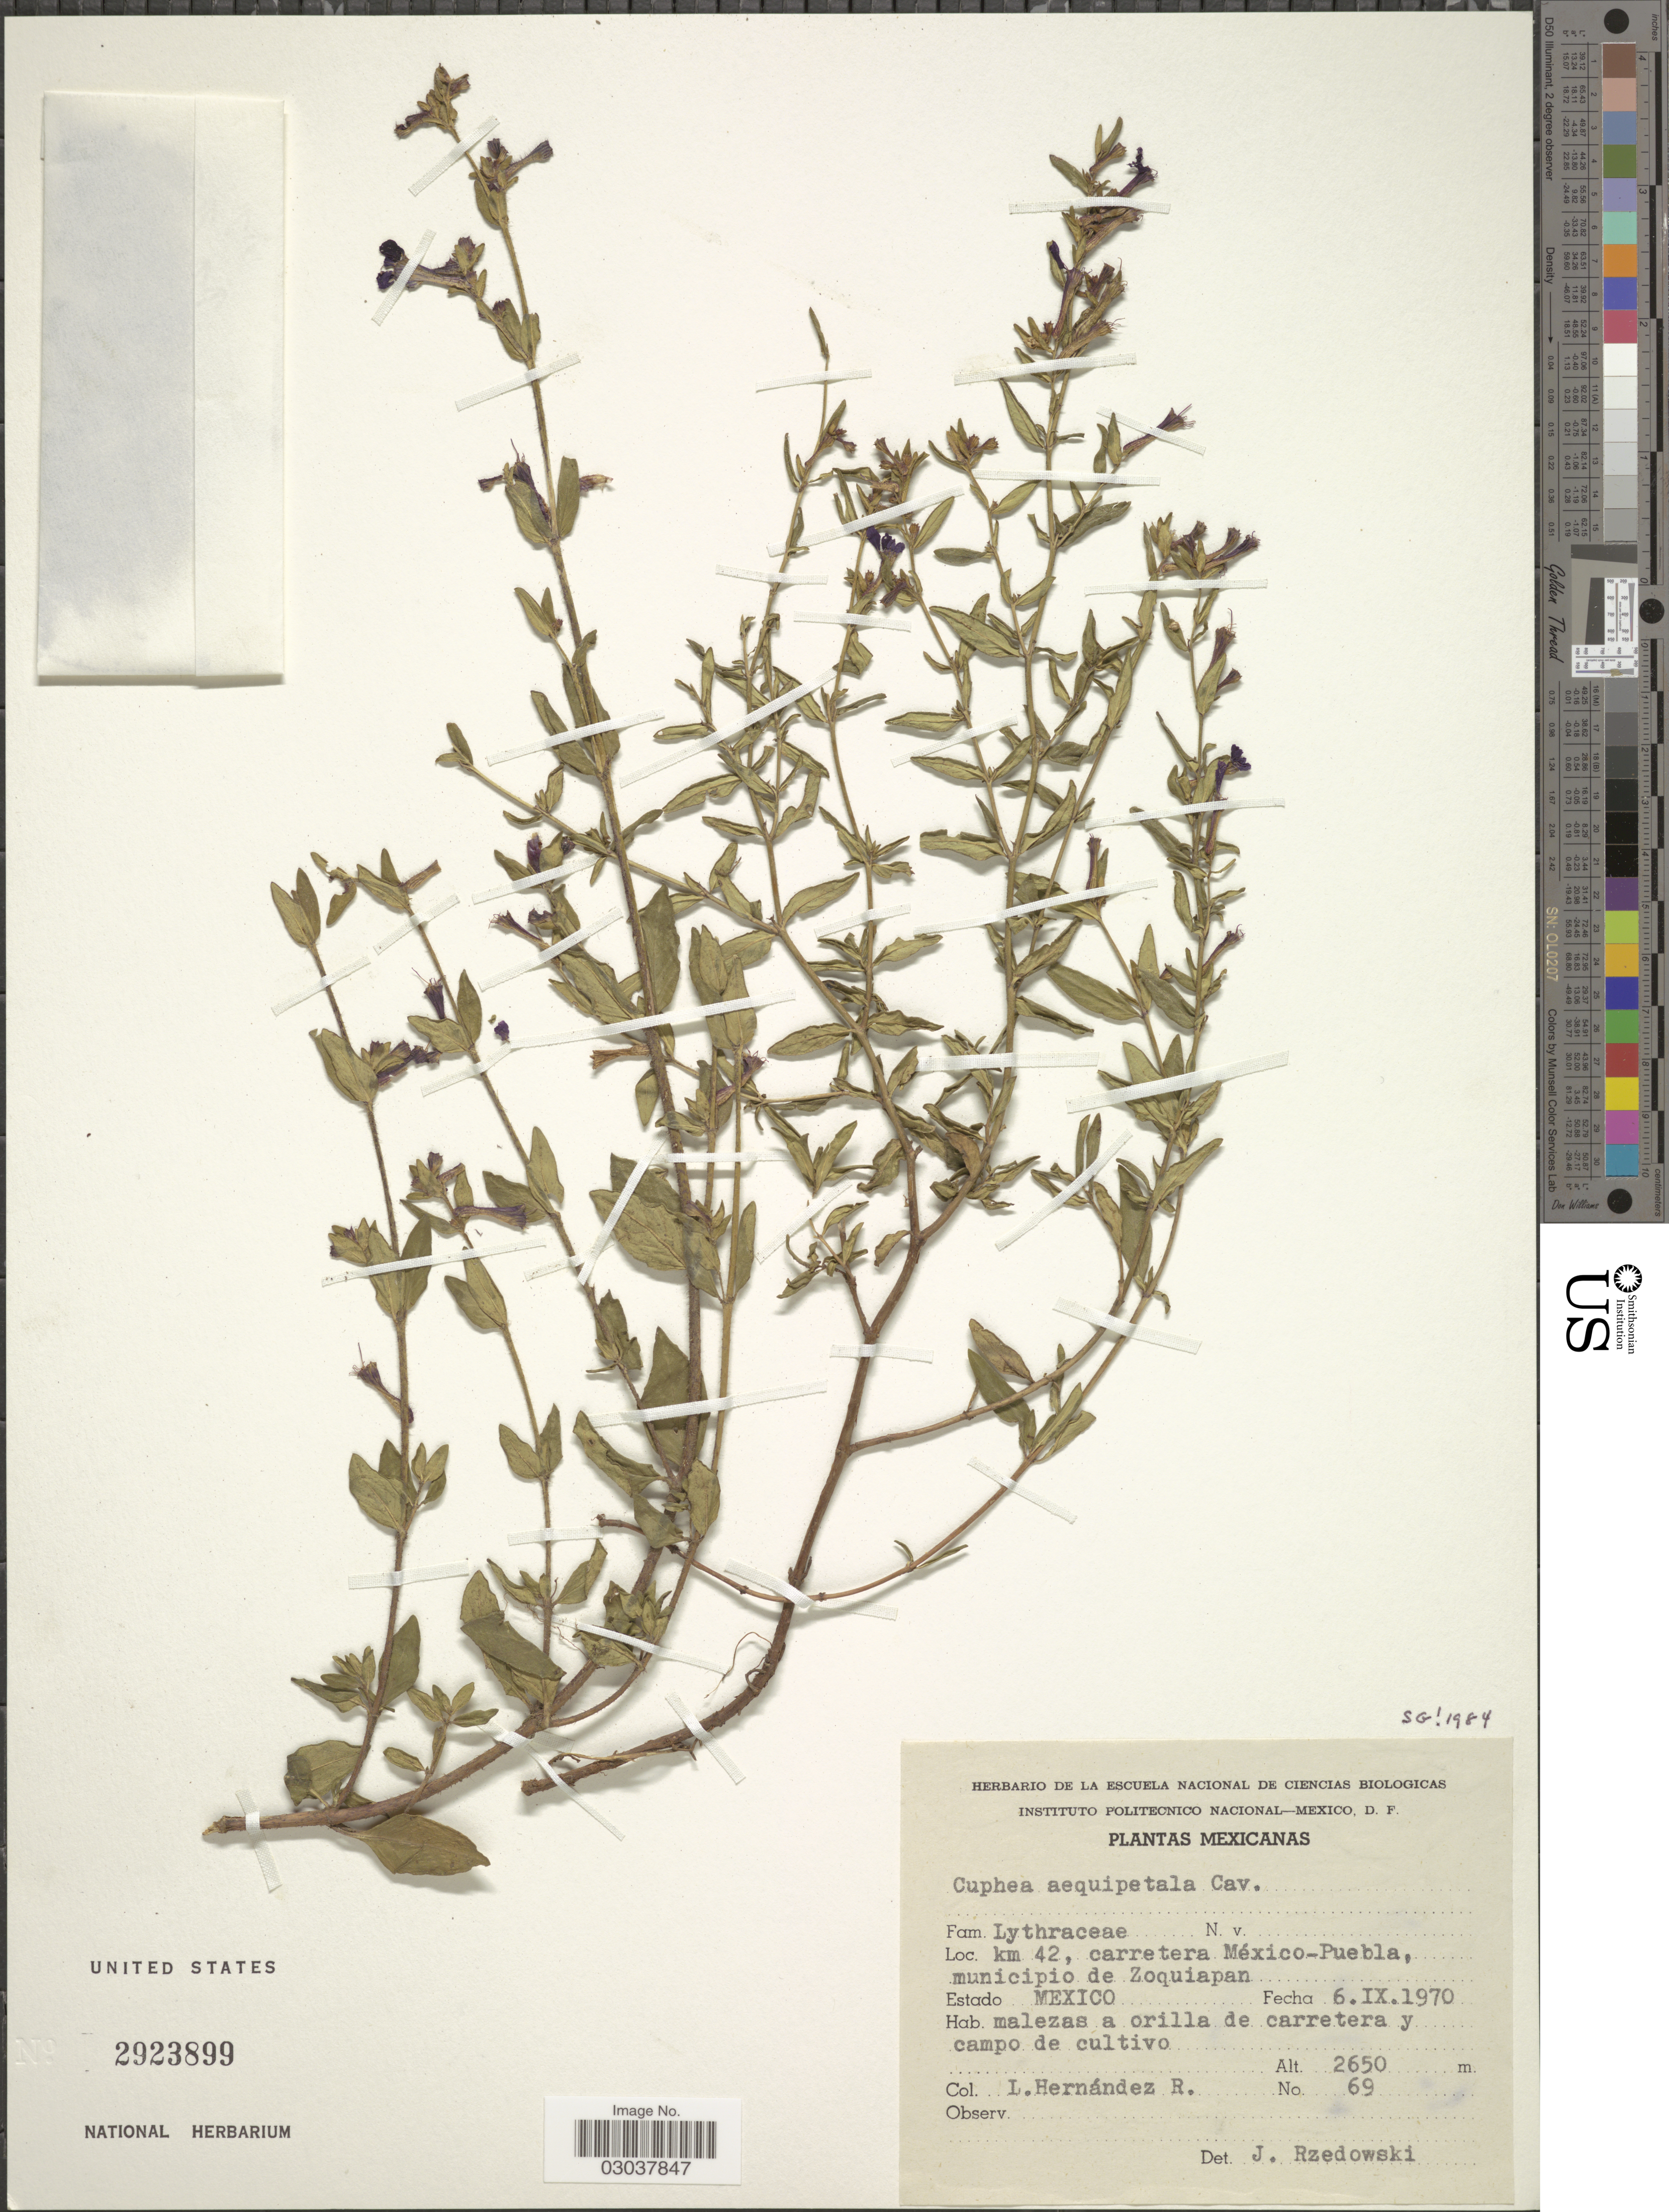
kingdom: Plantae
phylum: Tracheophyta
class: Magnoliopsida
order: Myrtales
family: Lythraceae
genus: Cuphea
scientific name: Cuphea aequipetala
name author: Cav.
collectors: L. Hernández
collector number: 69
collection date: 1970-09-06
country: Mexico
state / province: México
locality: Km 42, carretera México-Puebla, municipio de Zoquiapan. Malezas a orilla de carretera y campo de cultivo.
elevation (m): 2650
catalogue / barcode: US 2923899